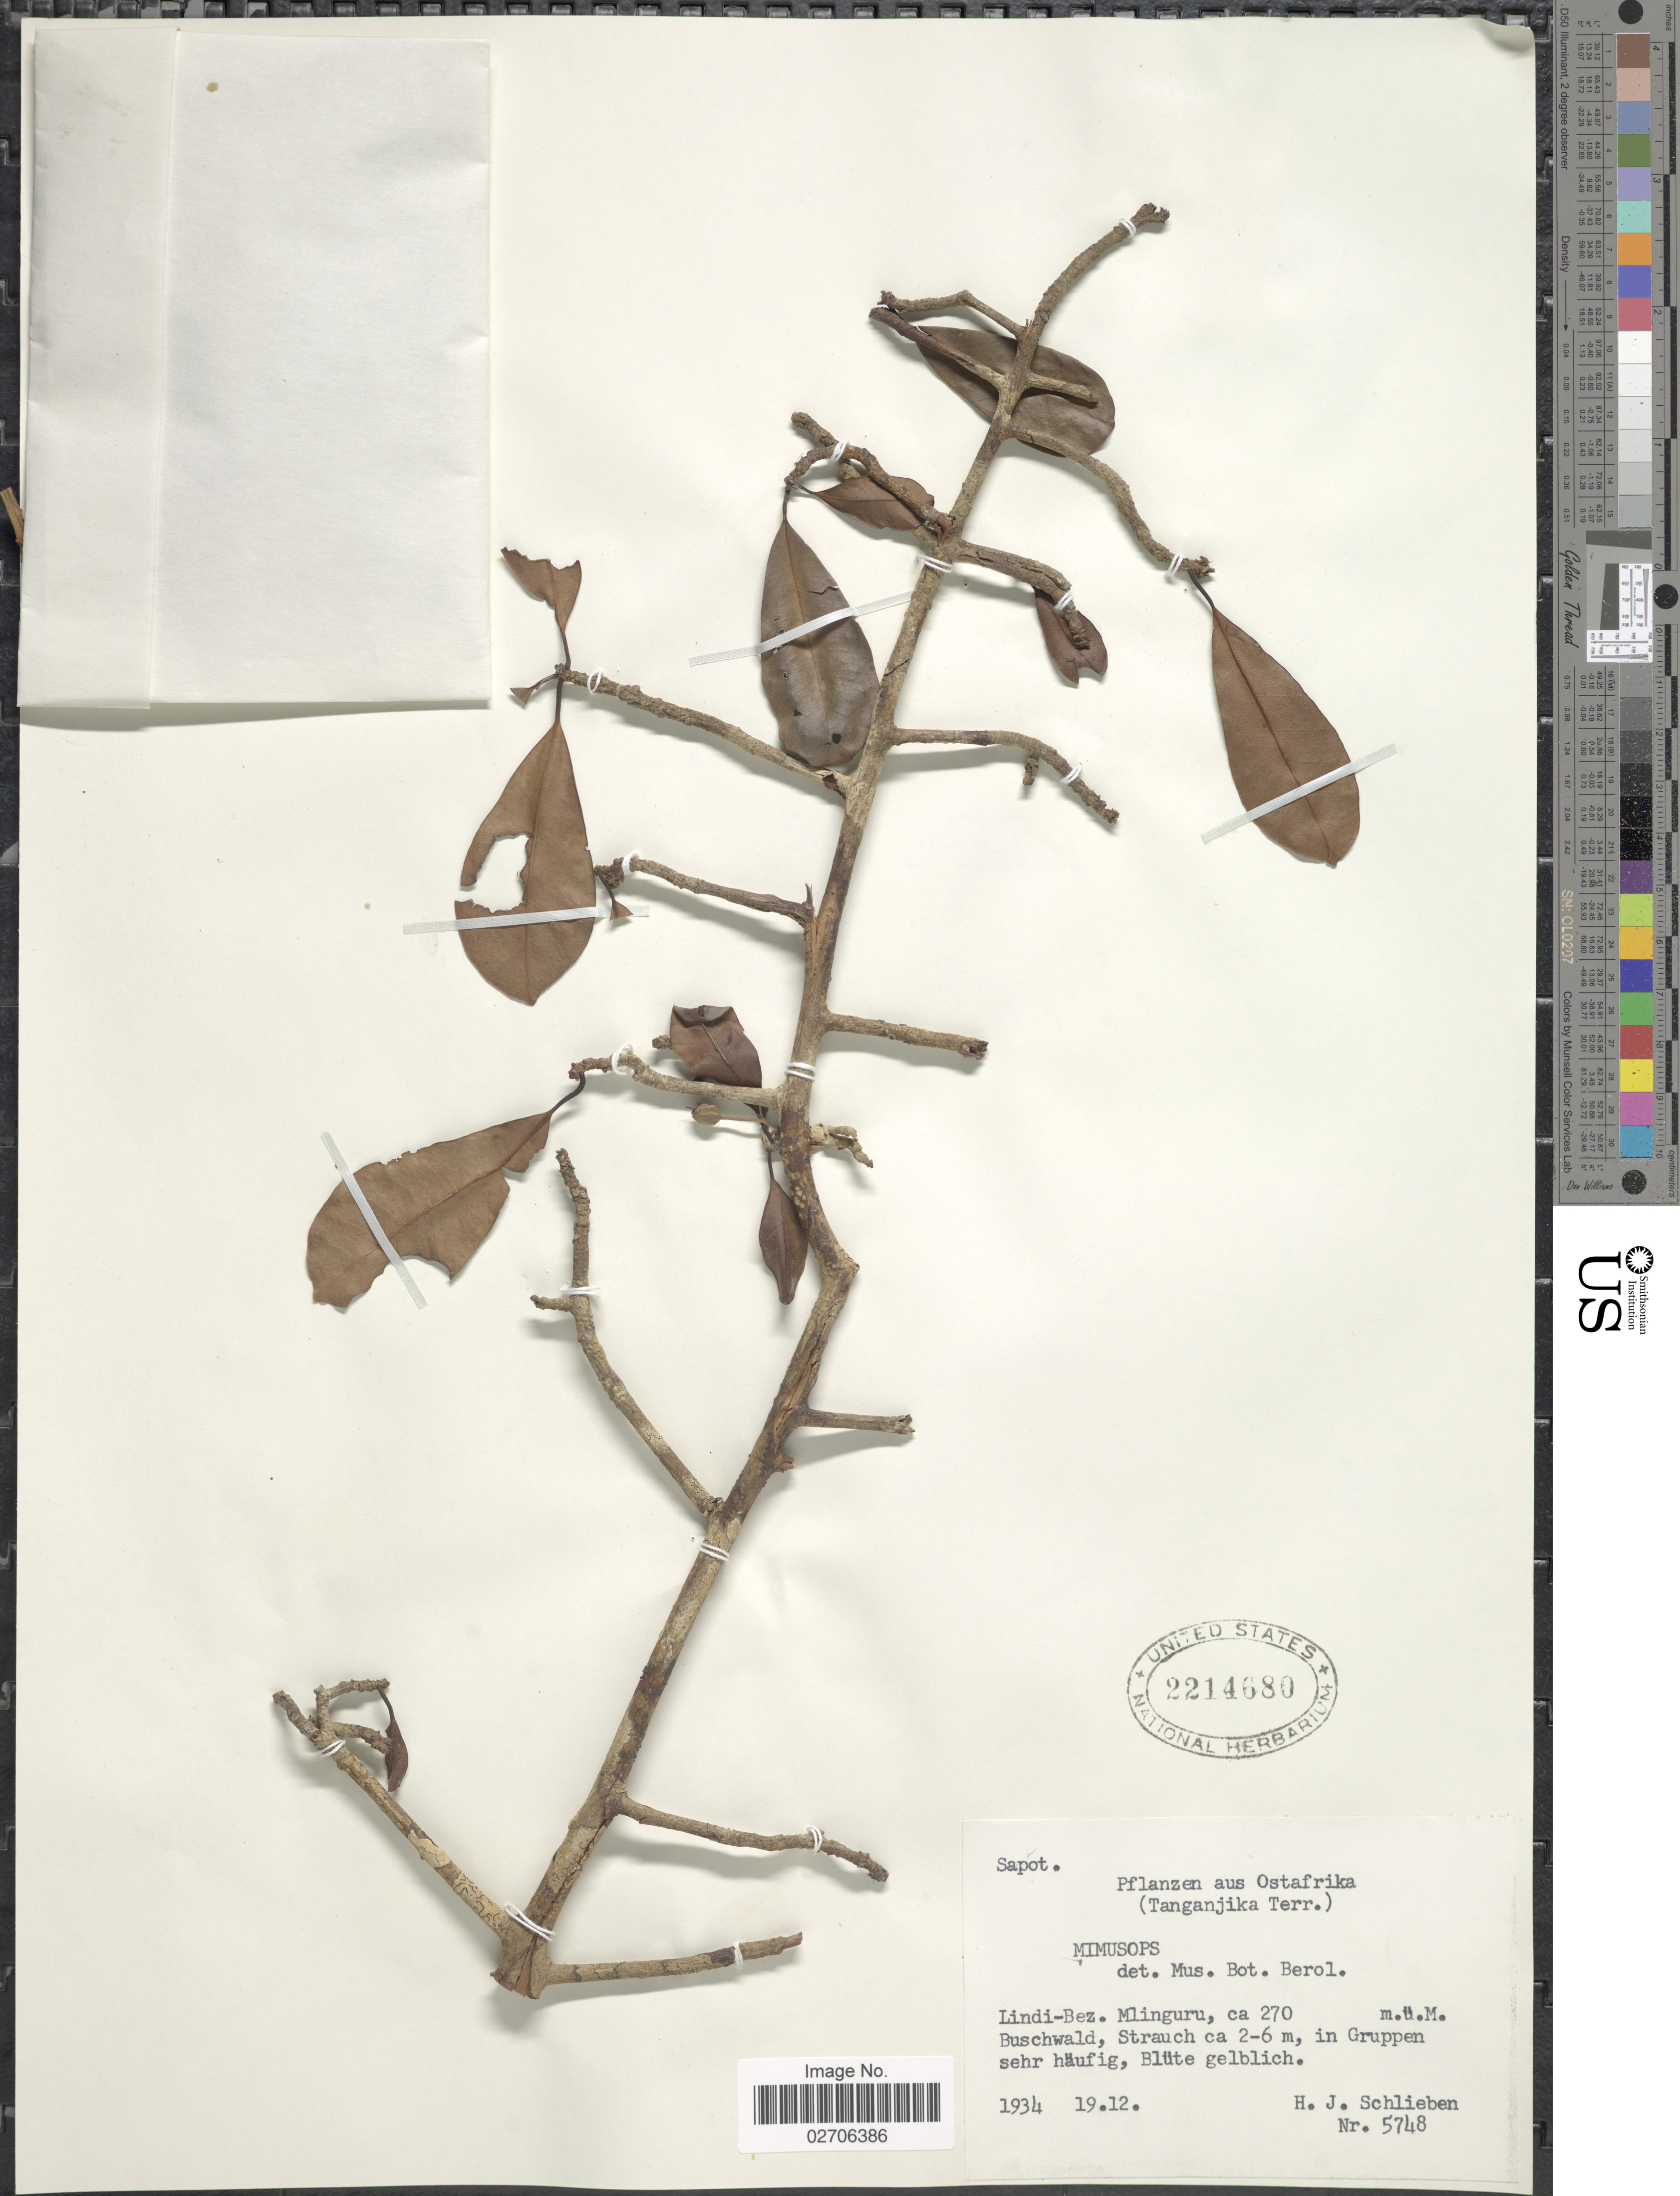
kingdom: Plantae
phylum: Tracheophyta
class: Magnoliopsida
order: Ericales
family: Sapotaceae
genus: Mimusops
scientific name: Mimusops sp.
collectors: H. J. Schlieben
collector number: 5748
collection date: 1934-12-19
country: Tanzania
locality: Pflanzen aus Ostafrika (Tanganjika Terr.) Lindi-Bez. Mlinguru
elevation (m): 270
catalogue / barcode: US 2214680